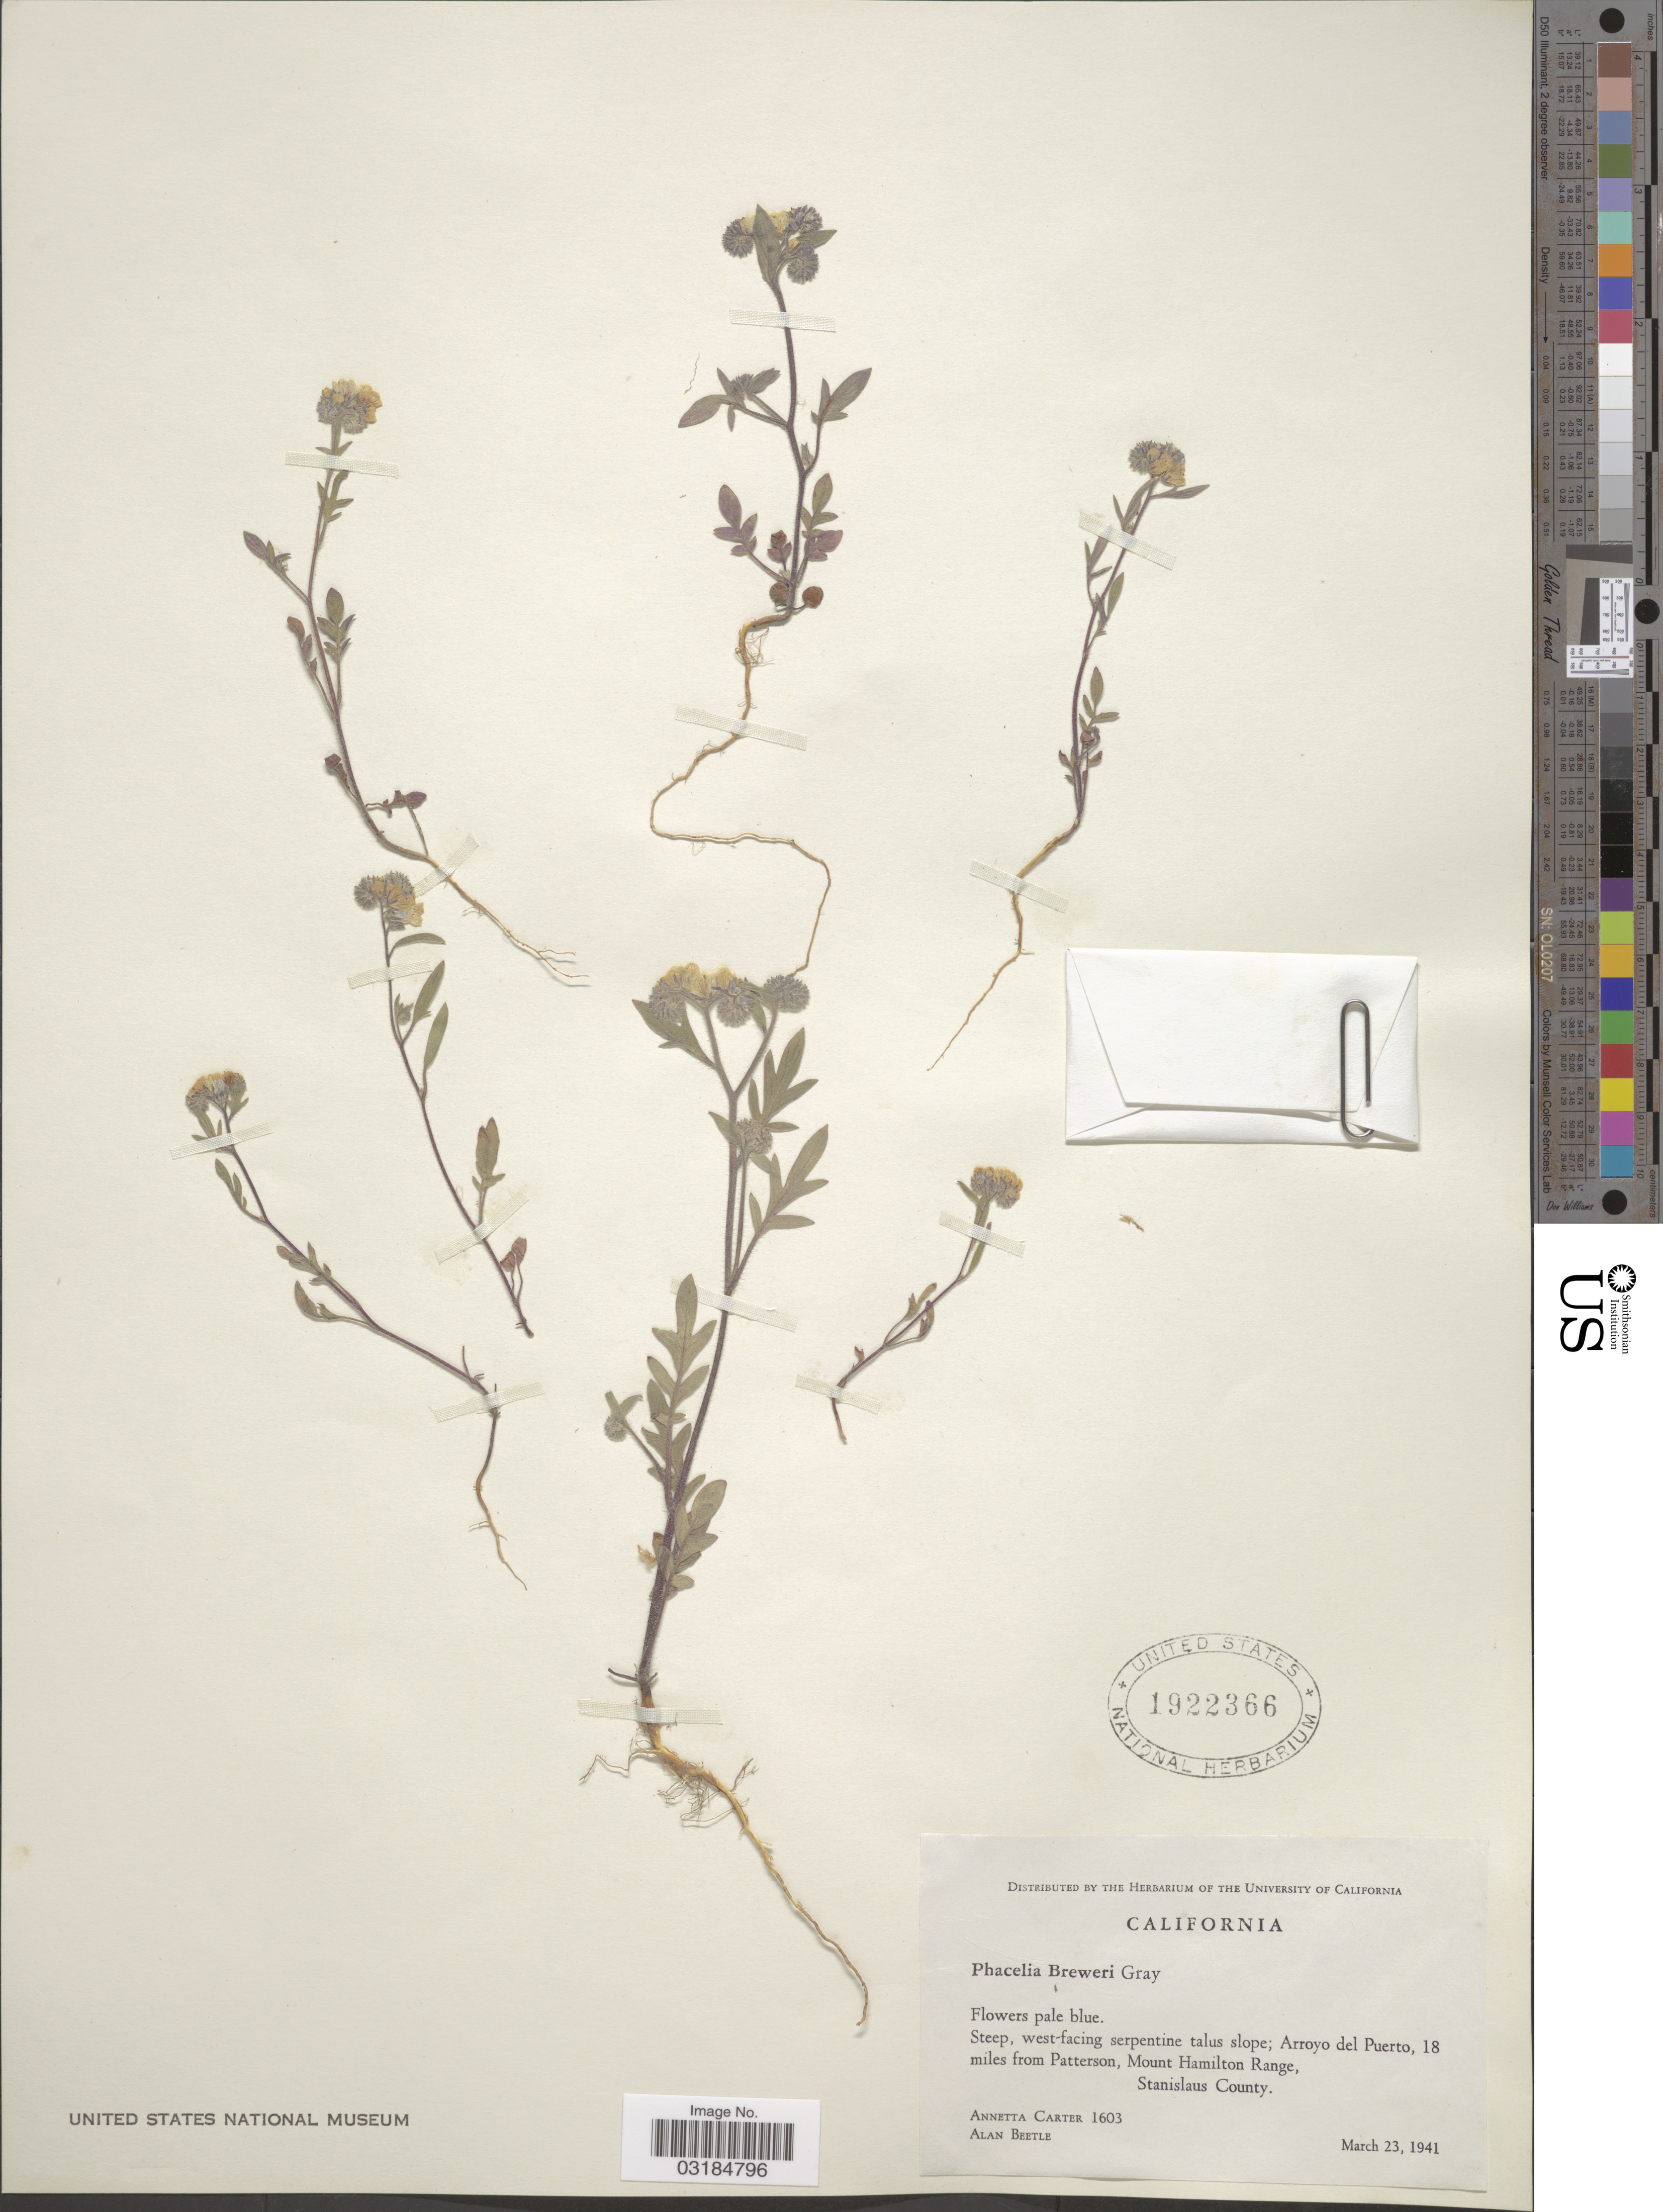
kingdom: Plantae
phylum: Tracheophyta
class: Magnoliopsida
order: Boraginales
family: Hydrophyllaceae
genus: Phacelia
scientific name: Phacelia breweri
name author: A. Gray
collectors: A. Carter & A. A. Beetle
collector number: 1603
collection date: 1941-03-23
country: United States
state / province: California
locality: Steep, west-facing serpentine talus slope; Arroyo del Puerto, 18 miles from Patterson, Mount Hamilton Range, Stanislaus.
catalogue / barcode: US 1922366